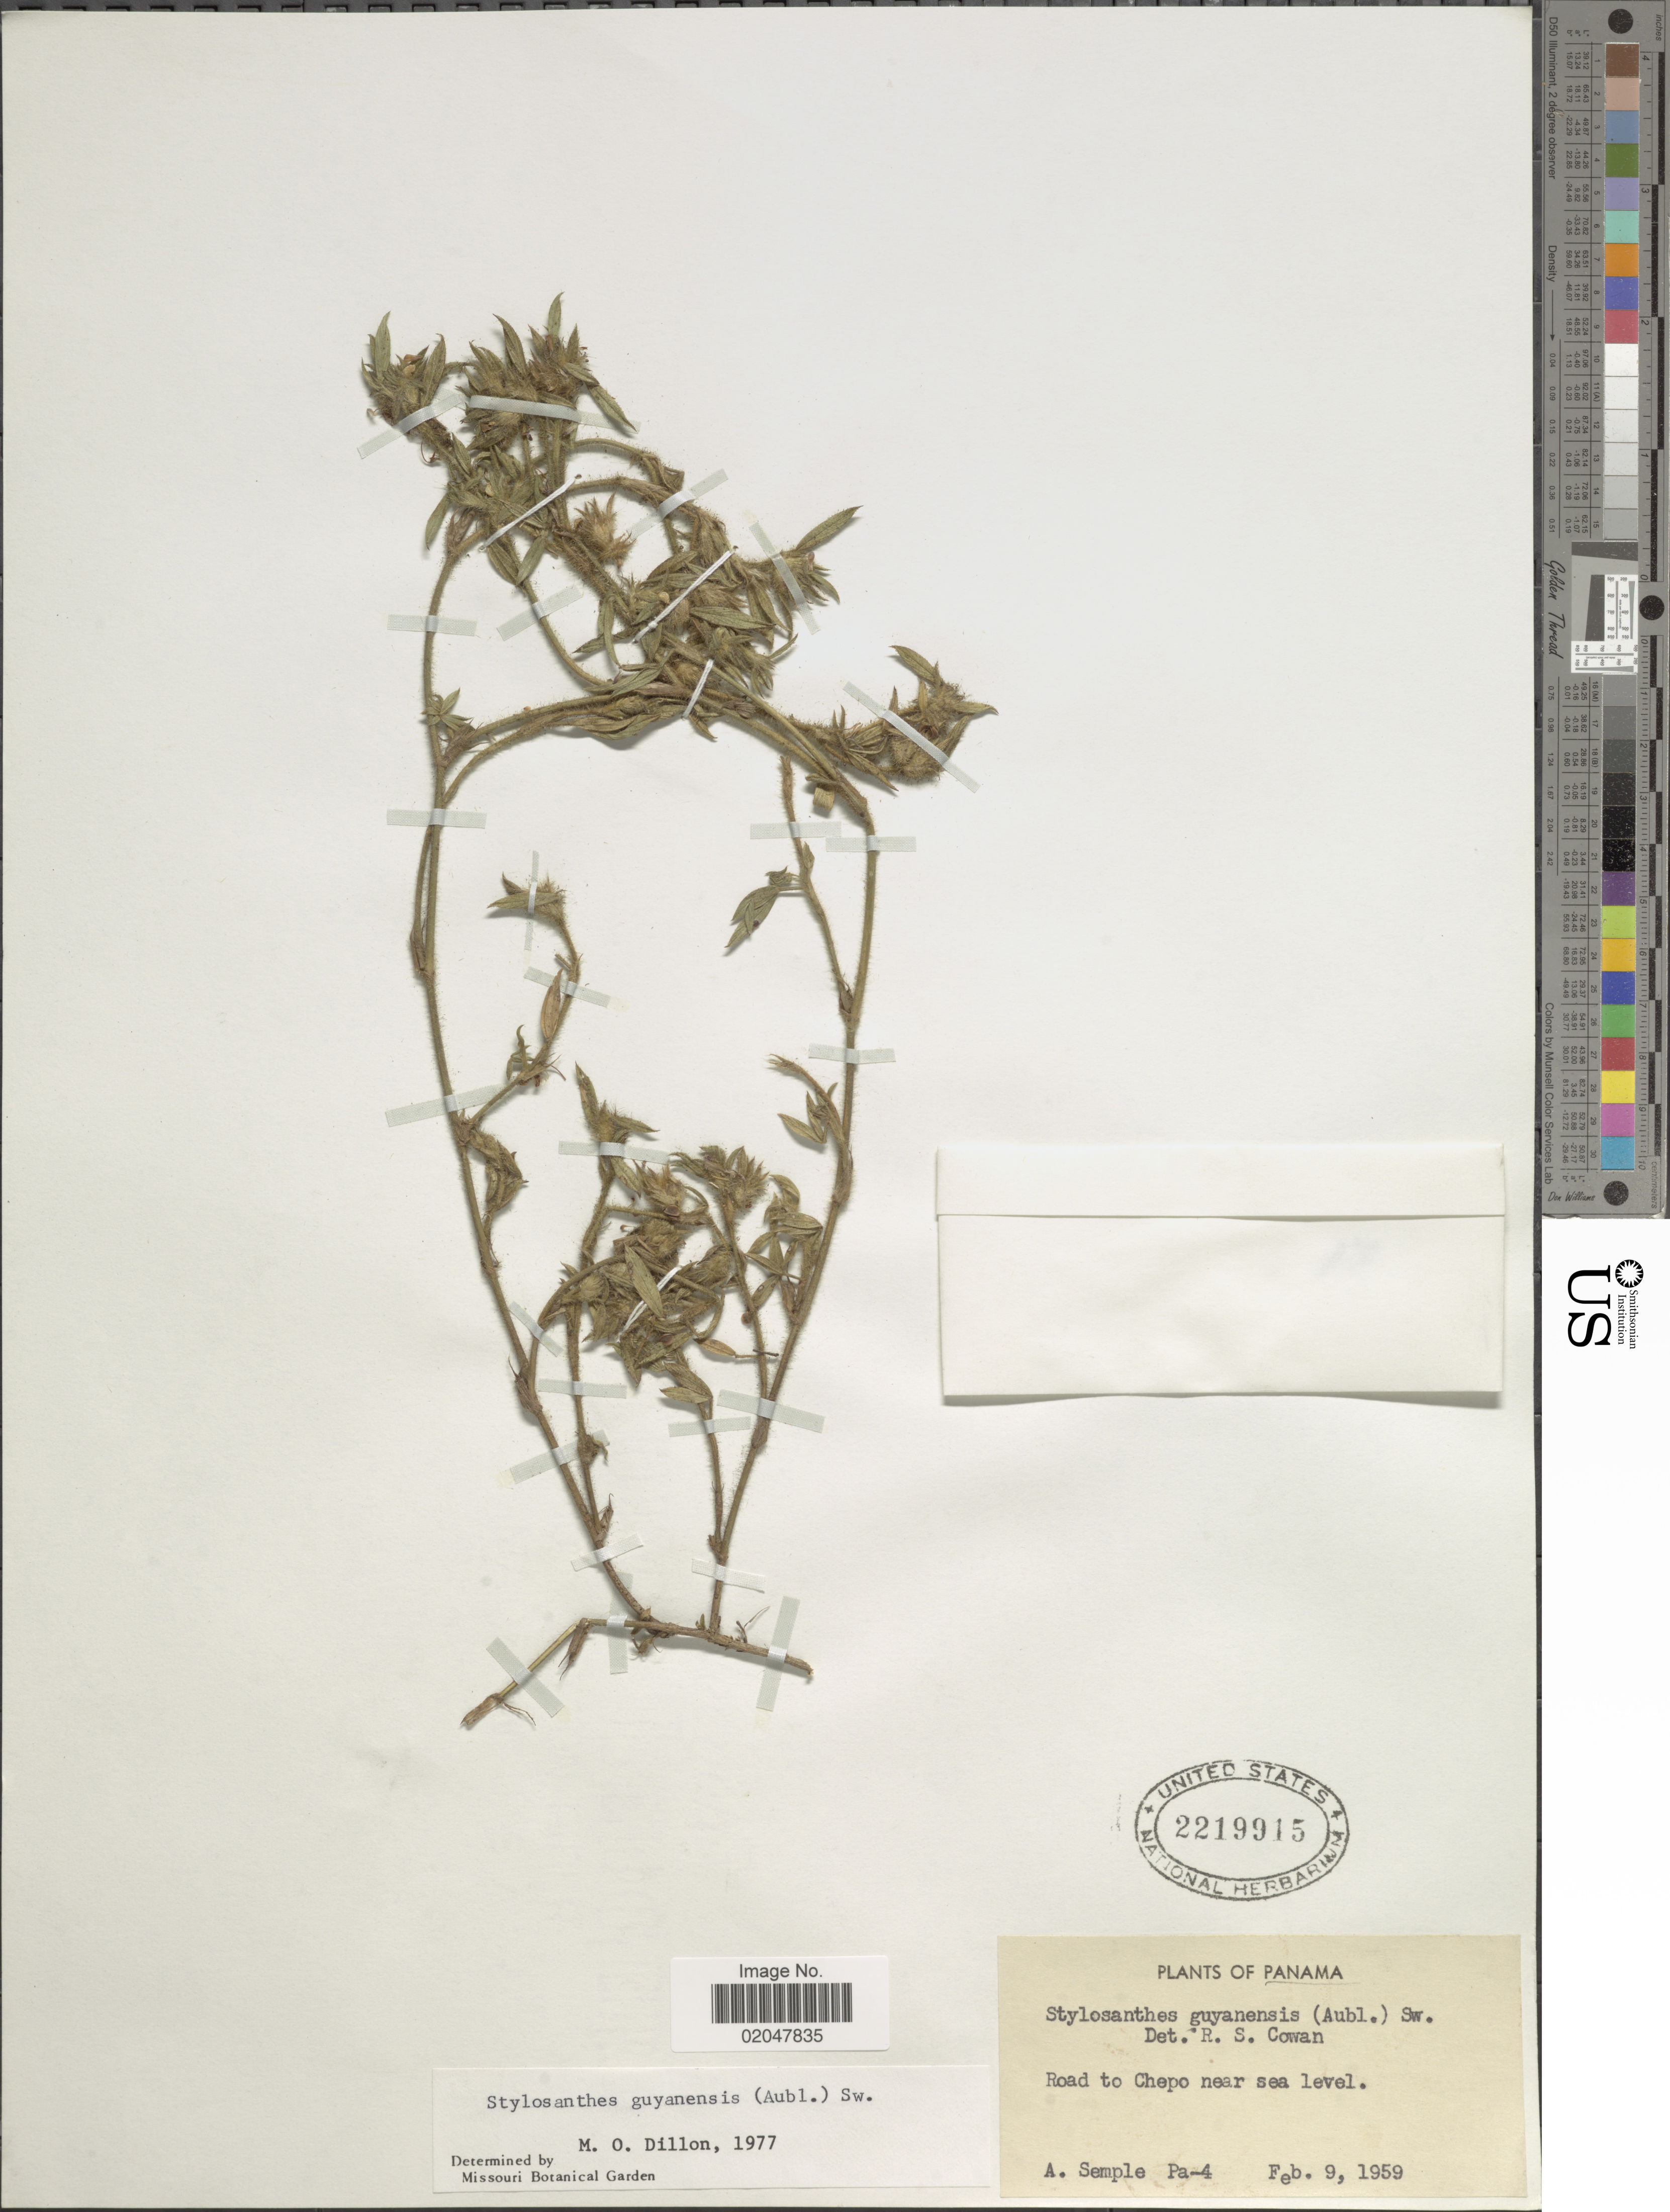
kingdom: Plantae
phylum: Tracheophyta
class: Magnoliopsida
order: Fabales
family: Fabaceae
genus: Stylosanthes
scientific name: Stylosanthes guianensis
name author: (Aubl.) Sw.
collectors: A. Semple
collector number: Pa4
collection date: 1959-02-09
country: Panama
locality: Road to Chepo near sea level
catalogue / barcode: US 2219915